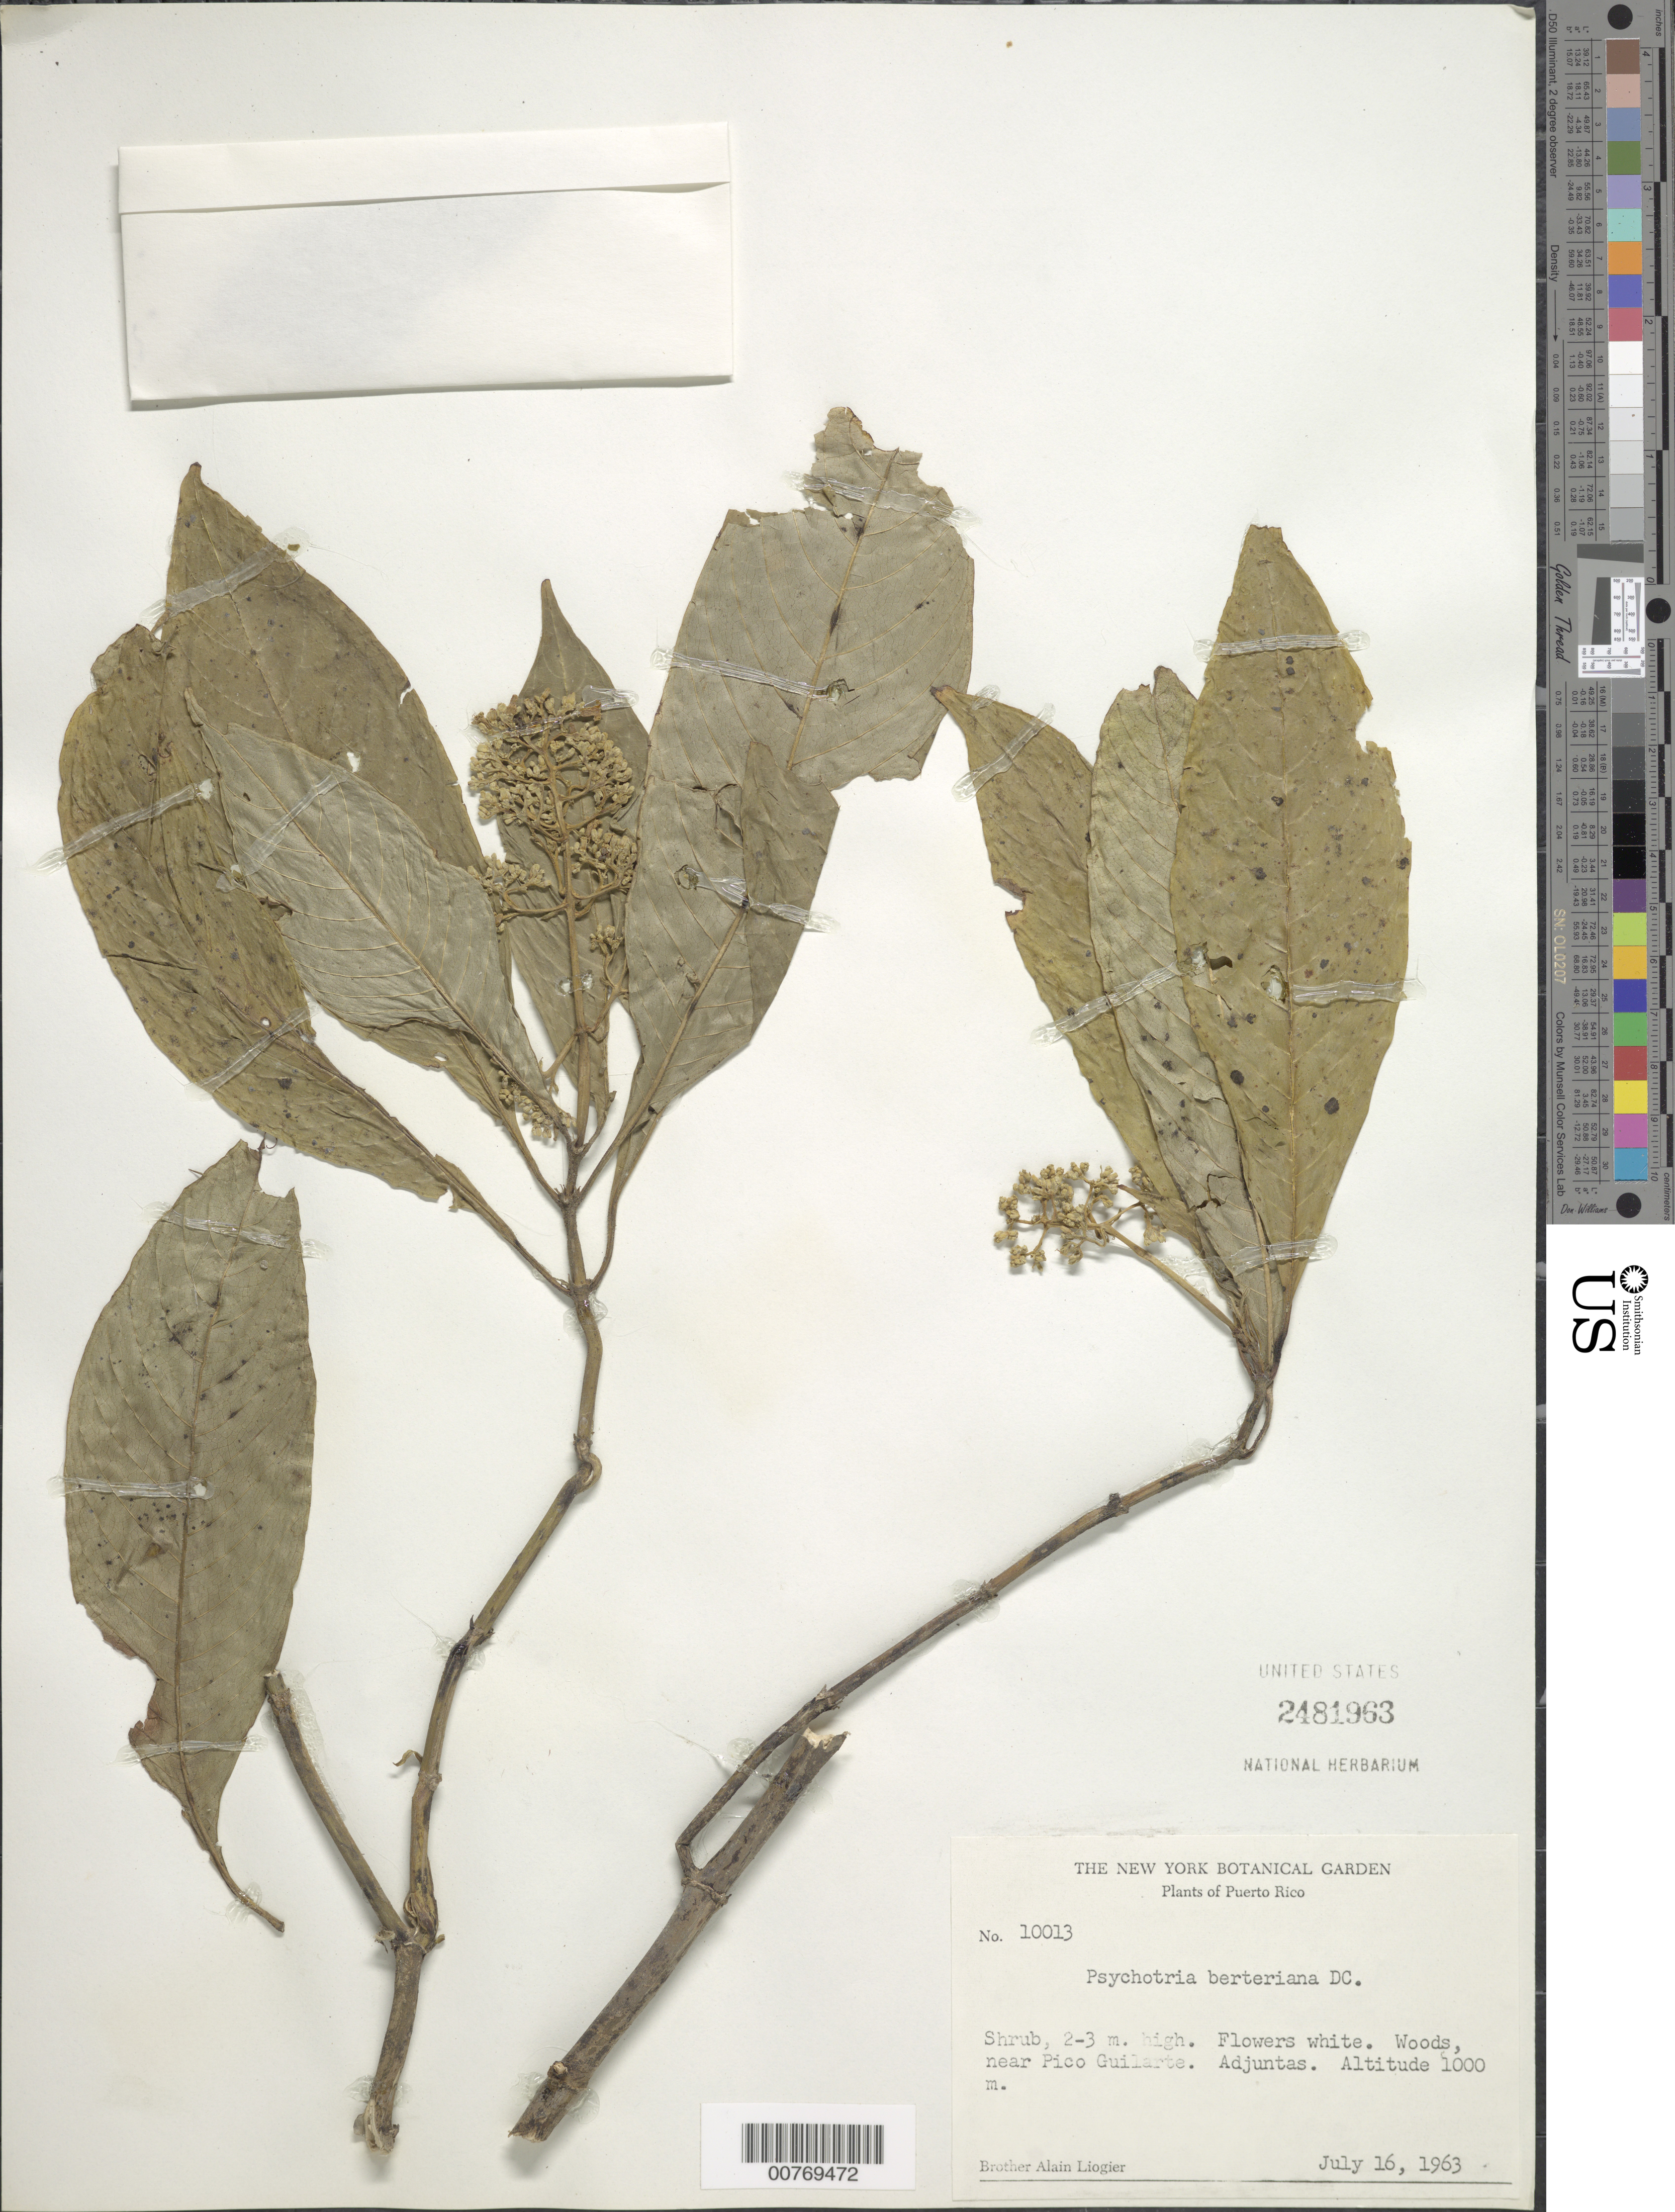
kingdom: Plantae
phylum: Tracheophyta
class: Magnoliopsida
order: Gentianales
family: Rubiaceae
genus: Psychotria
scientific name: Psychotria berteroana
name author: DC.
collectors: A. H. Liogier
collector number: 10013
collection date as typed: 16 Jul 1963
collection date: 1963-07-16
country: Puerto Rico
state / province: Adjuntas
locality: Near Pico Guilarte, Adjuntas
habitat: Woods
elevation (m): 1000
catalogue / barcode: US 2481963